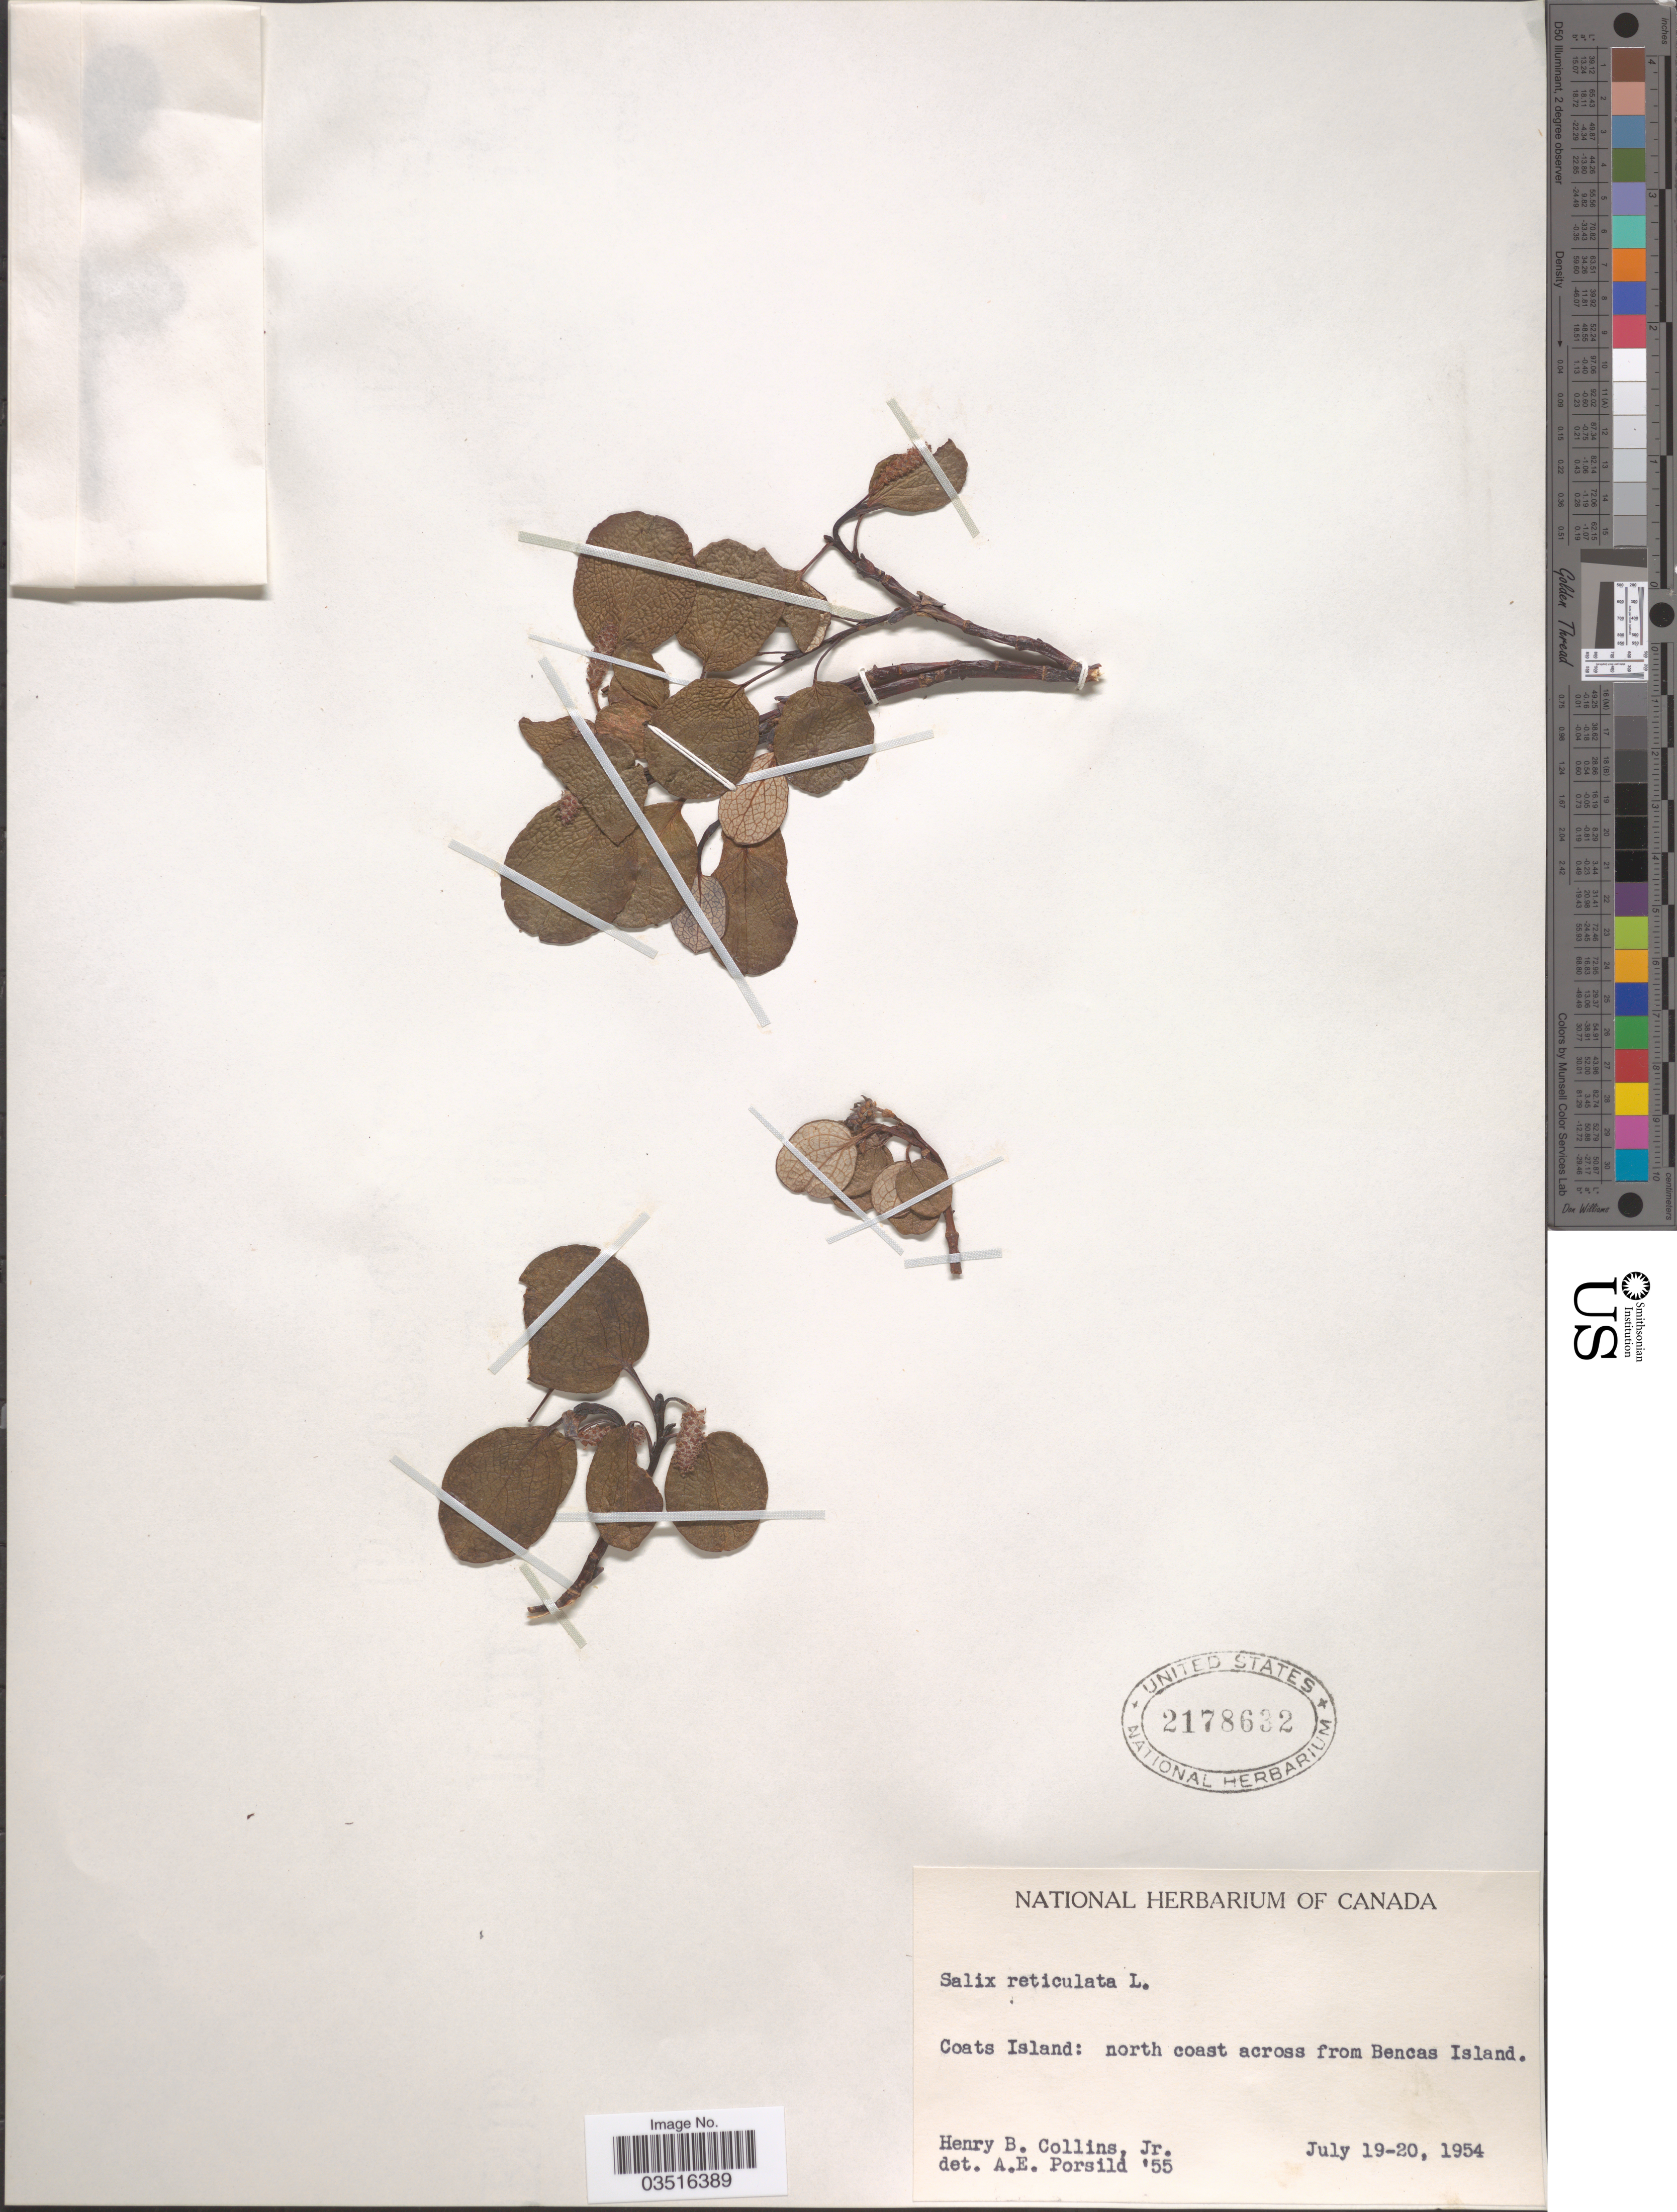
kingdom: Plantae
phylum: Tracheophyta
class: Magnoliopsida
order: Malpighiales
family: Salicaceae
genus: Salix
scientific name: Salix reticulata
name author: L.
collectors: H. Collins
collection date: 1954-07-19/1954-07-20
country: Canada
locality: Coats Island: north coast across from Bencas Island.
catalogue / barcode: US 2178632